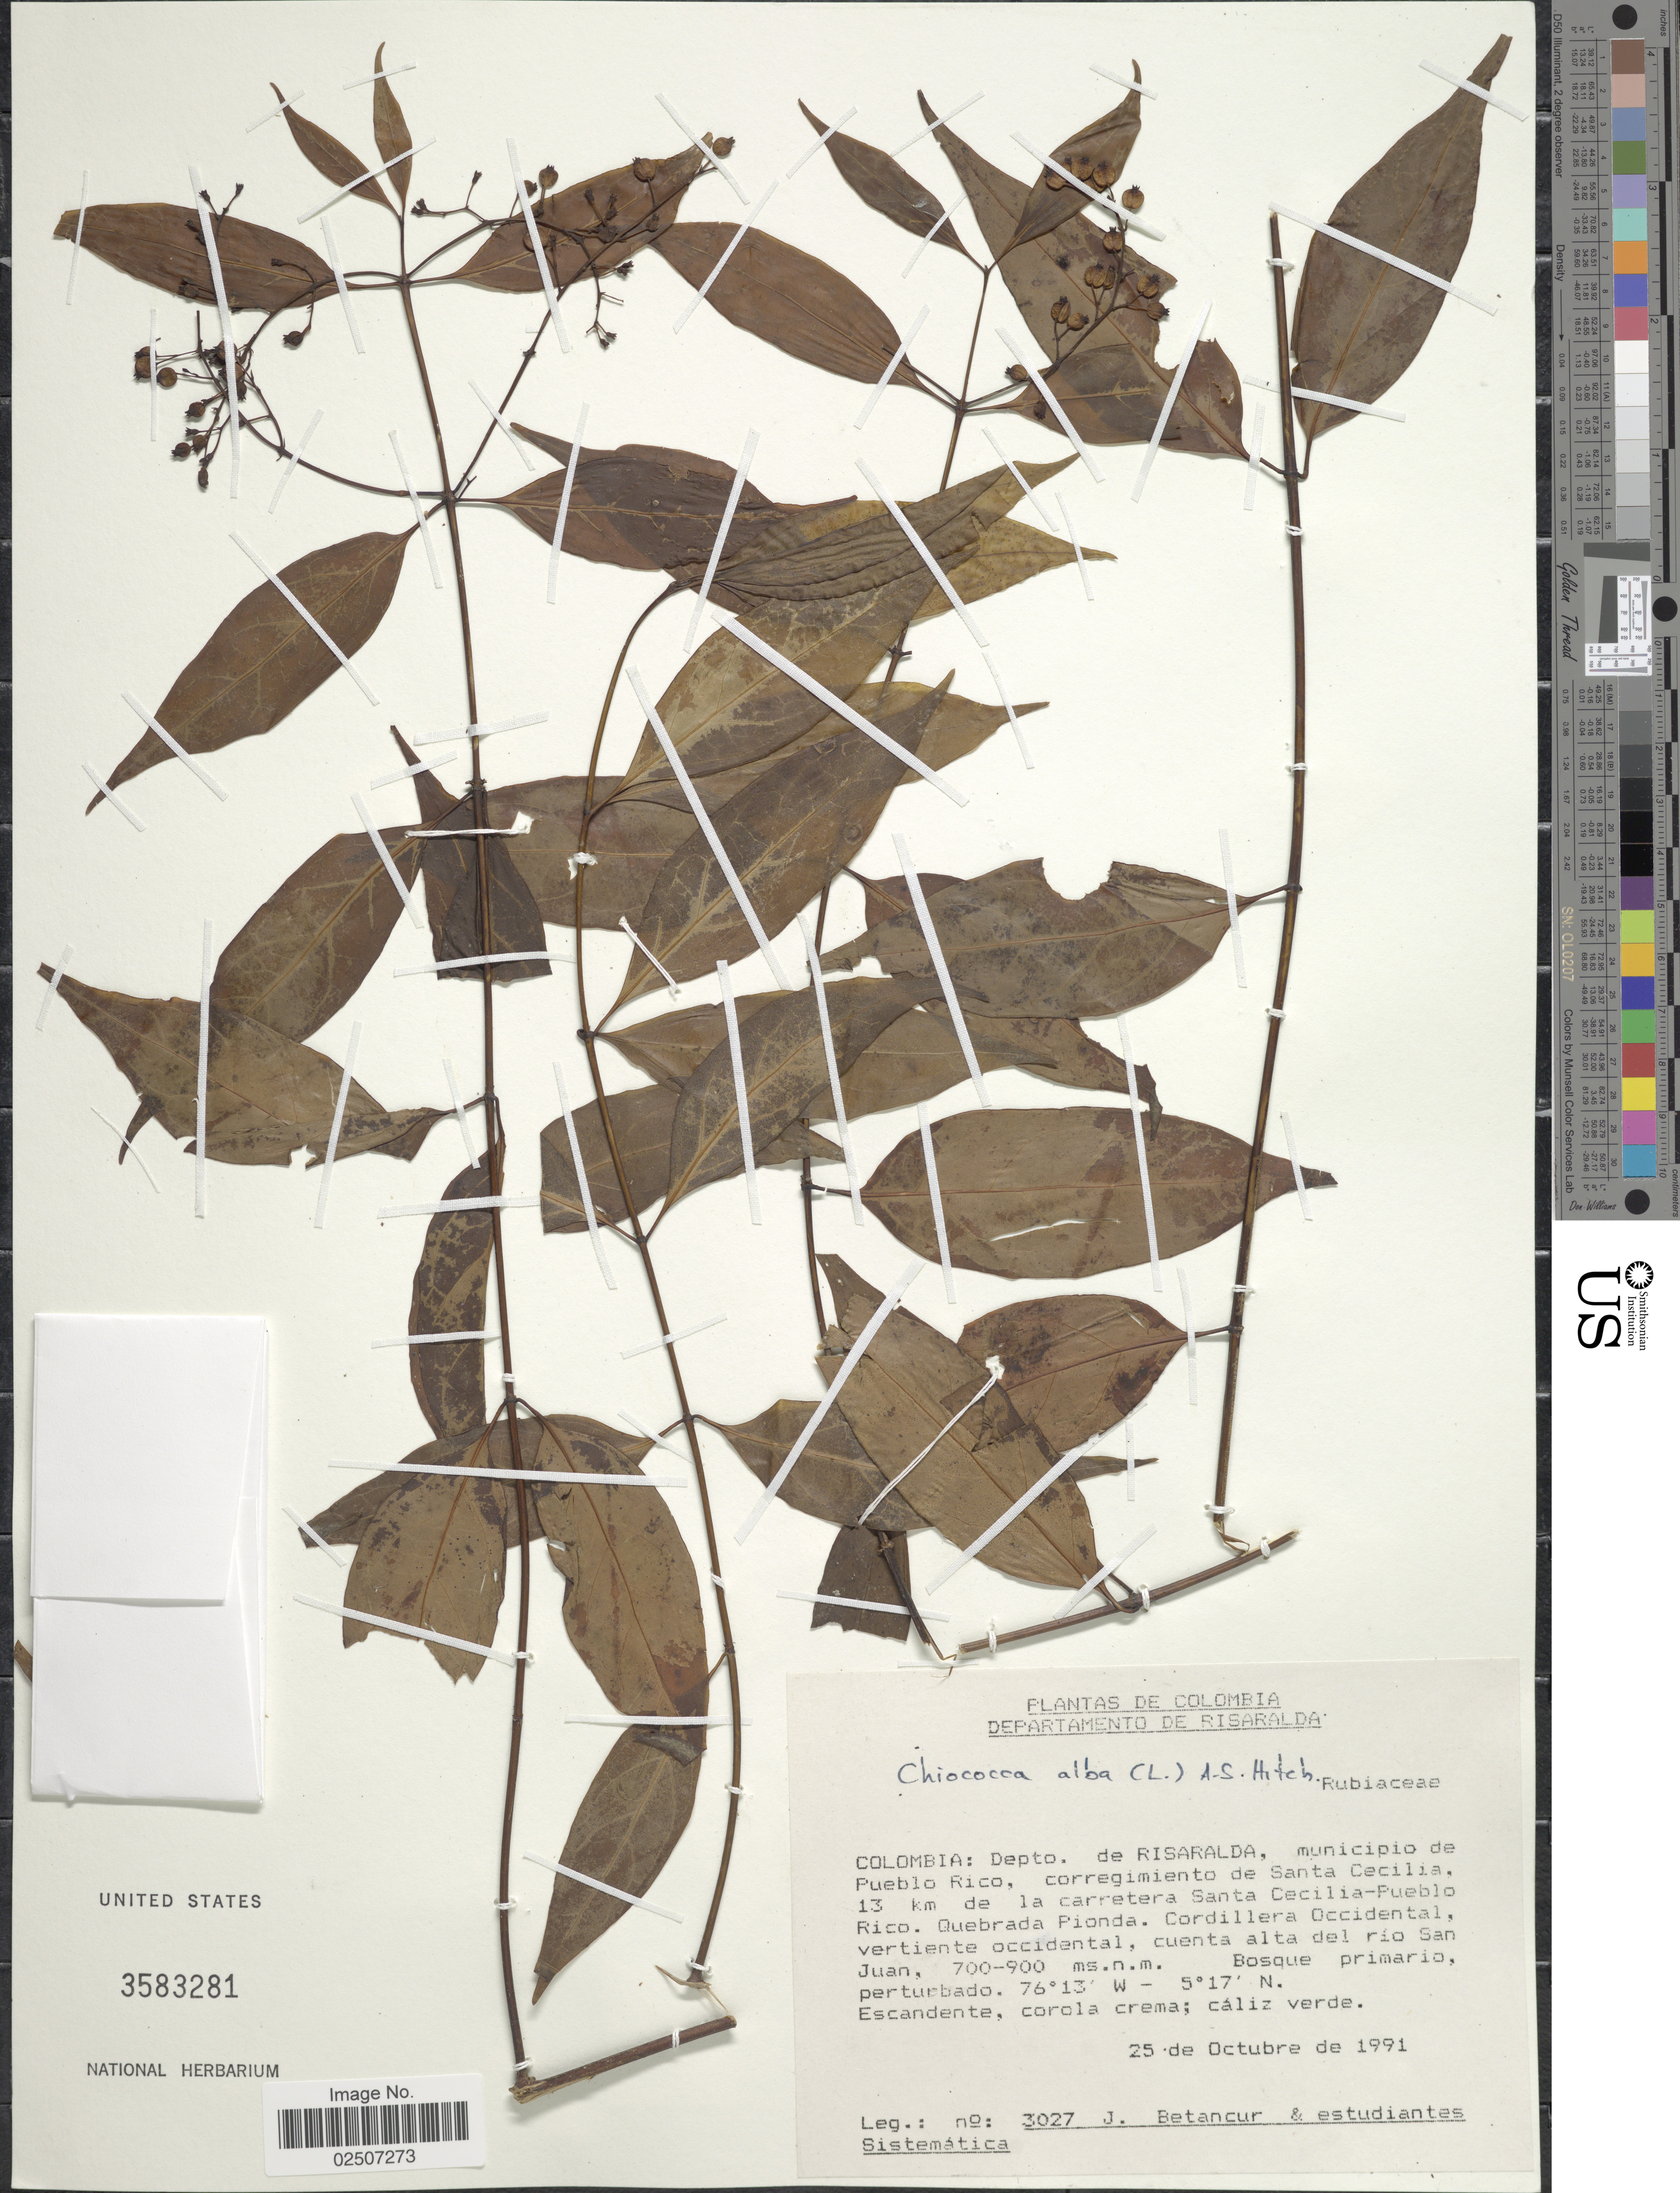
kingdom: Plantae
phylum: Tracheophyta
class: Magnoliopsida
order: Gentianales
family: Rubiaceae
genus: Chiococca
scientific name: Chiococca alba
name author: (L.) Hitchc.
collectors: J. Betancur & et al.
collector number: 3027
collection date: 1991-10-25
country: Colombia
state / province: Risaralda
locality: Depto. de Risaralda, municipio de Pueblo Rico, corregimiento de Santa Cecilia. 13 km de la carretera Santa Cecilia - Pueblo Rico. quebrada Pionda, Cordillera Occidental, vertiente occidental, cuenta alta del rio San Juan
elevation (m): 700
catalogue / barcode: US 3583281